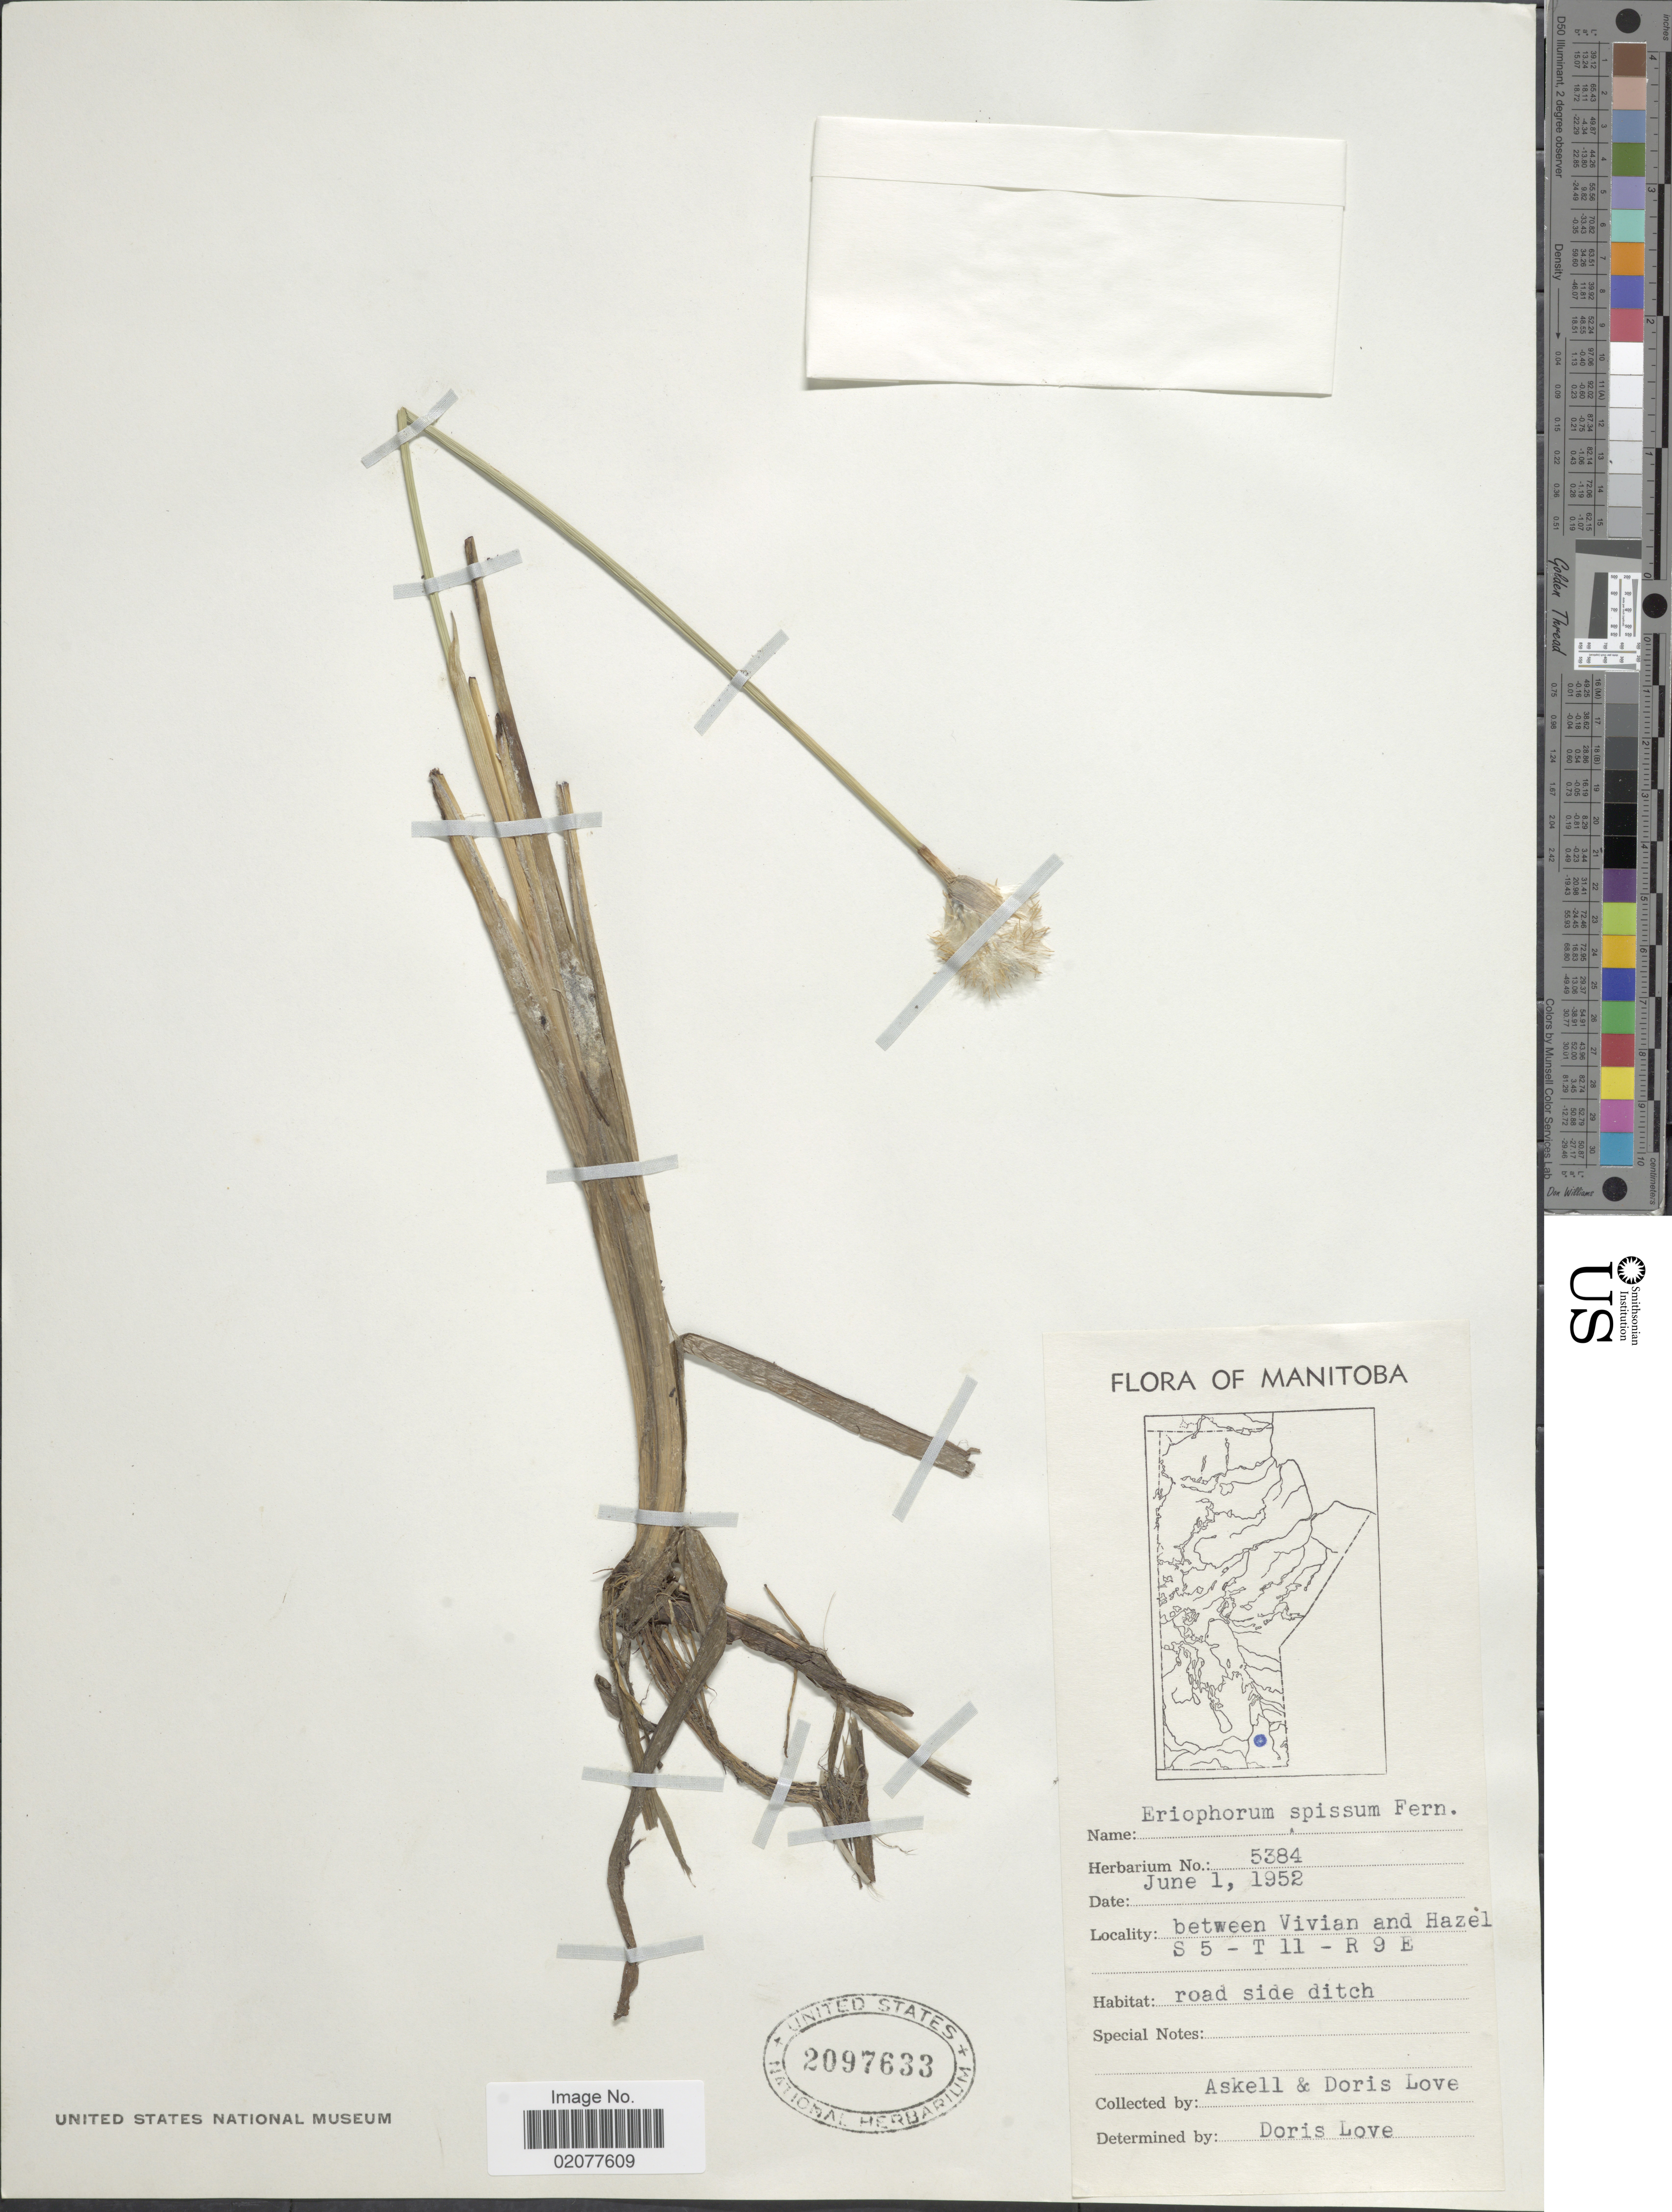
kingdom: Plantae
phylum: Tracheophyta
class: Liliopsida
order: Poales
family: Cyperaceae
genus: Eriophorum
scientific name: Eriophorum spissum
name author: Fernald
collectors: -. Askell & D. Löve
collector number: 5384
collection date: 1952-06-01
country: Canada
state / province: Manitoba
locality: Manitoba. Between Vivian and Hazel S5 - T 11 - R 9E.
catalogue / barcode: US 2097633